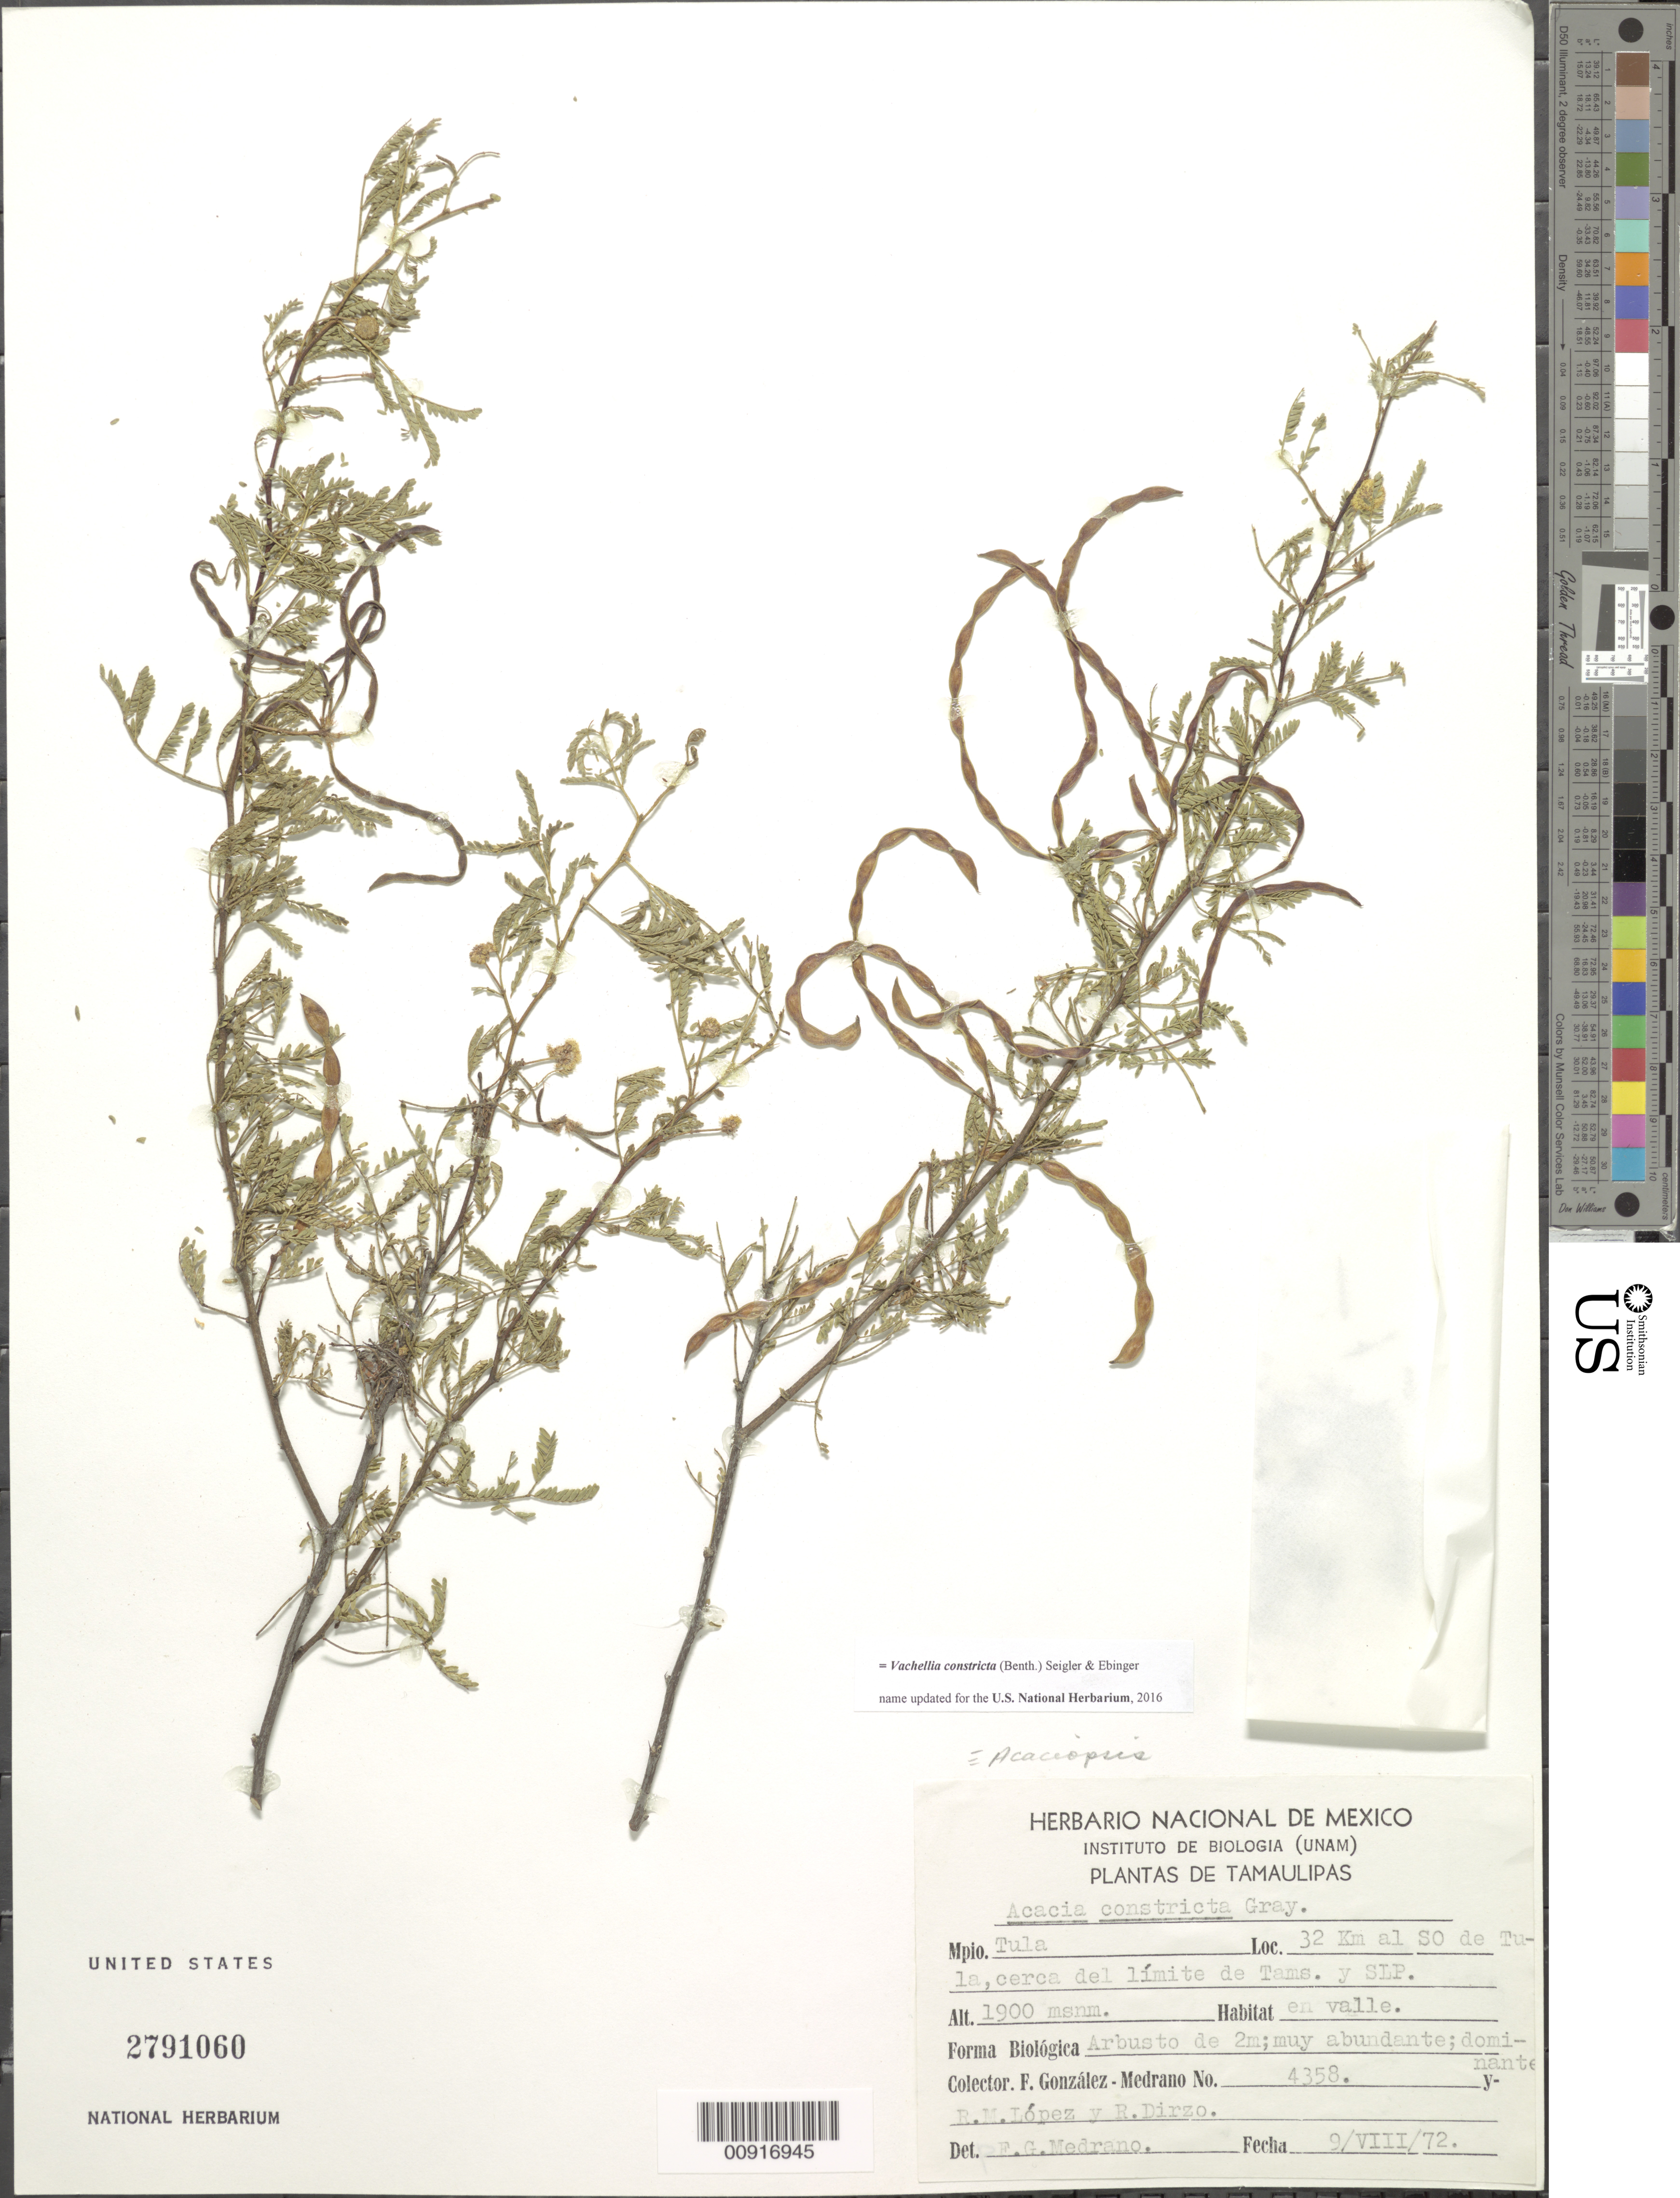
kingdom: Plantae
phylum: Tracheophyta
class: Magnoliopsida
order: Fabales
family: Fabaceae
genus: Vachellia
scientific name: Vachellia constricta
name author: (Benth.) Seigler & Ebinger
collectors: F. Medrano, López, R. M. & R. Dirzo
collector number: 4358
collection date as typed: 09 Aug 1972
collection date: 1972-08-09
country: Mexico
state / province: Tamaulipas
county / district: Tula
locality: Mpio. Tula 32 km. al SO de Tula, cerca del límite de Tamaulipas y San Luis Potosí.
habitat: En valle.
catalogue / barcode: US 2791060